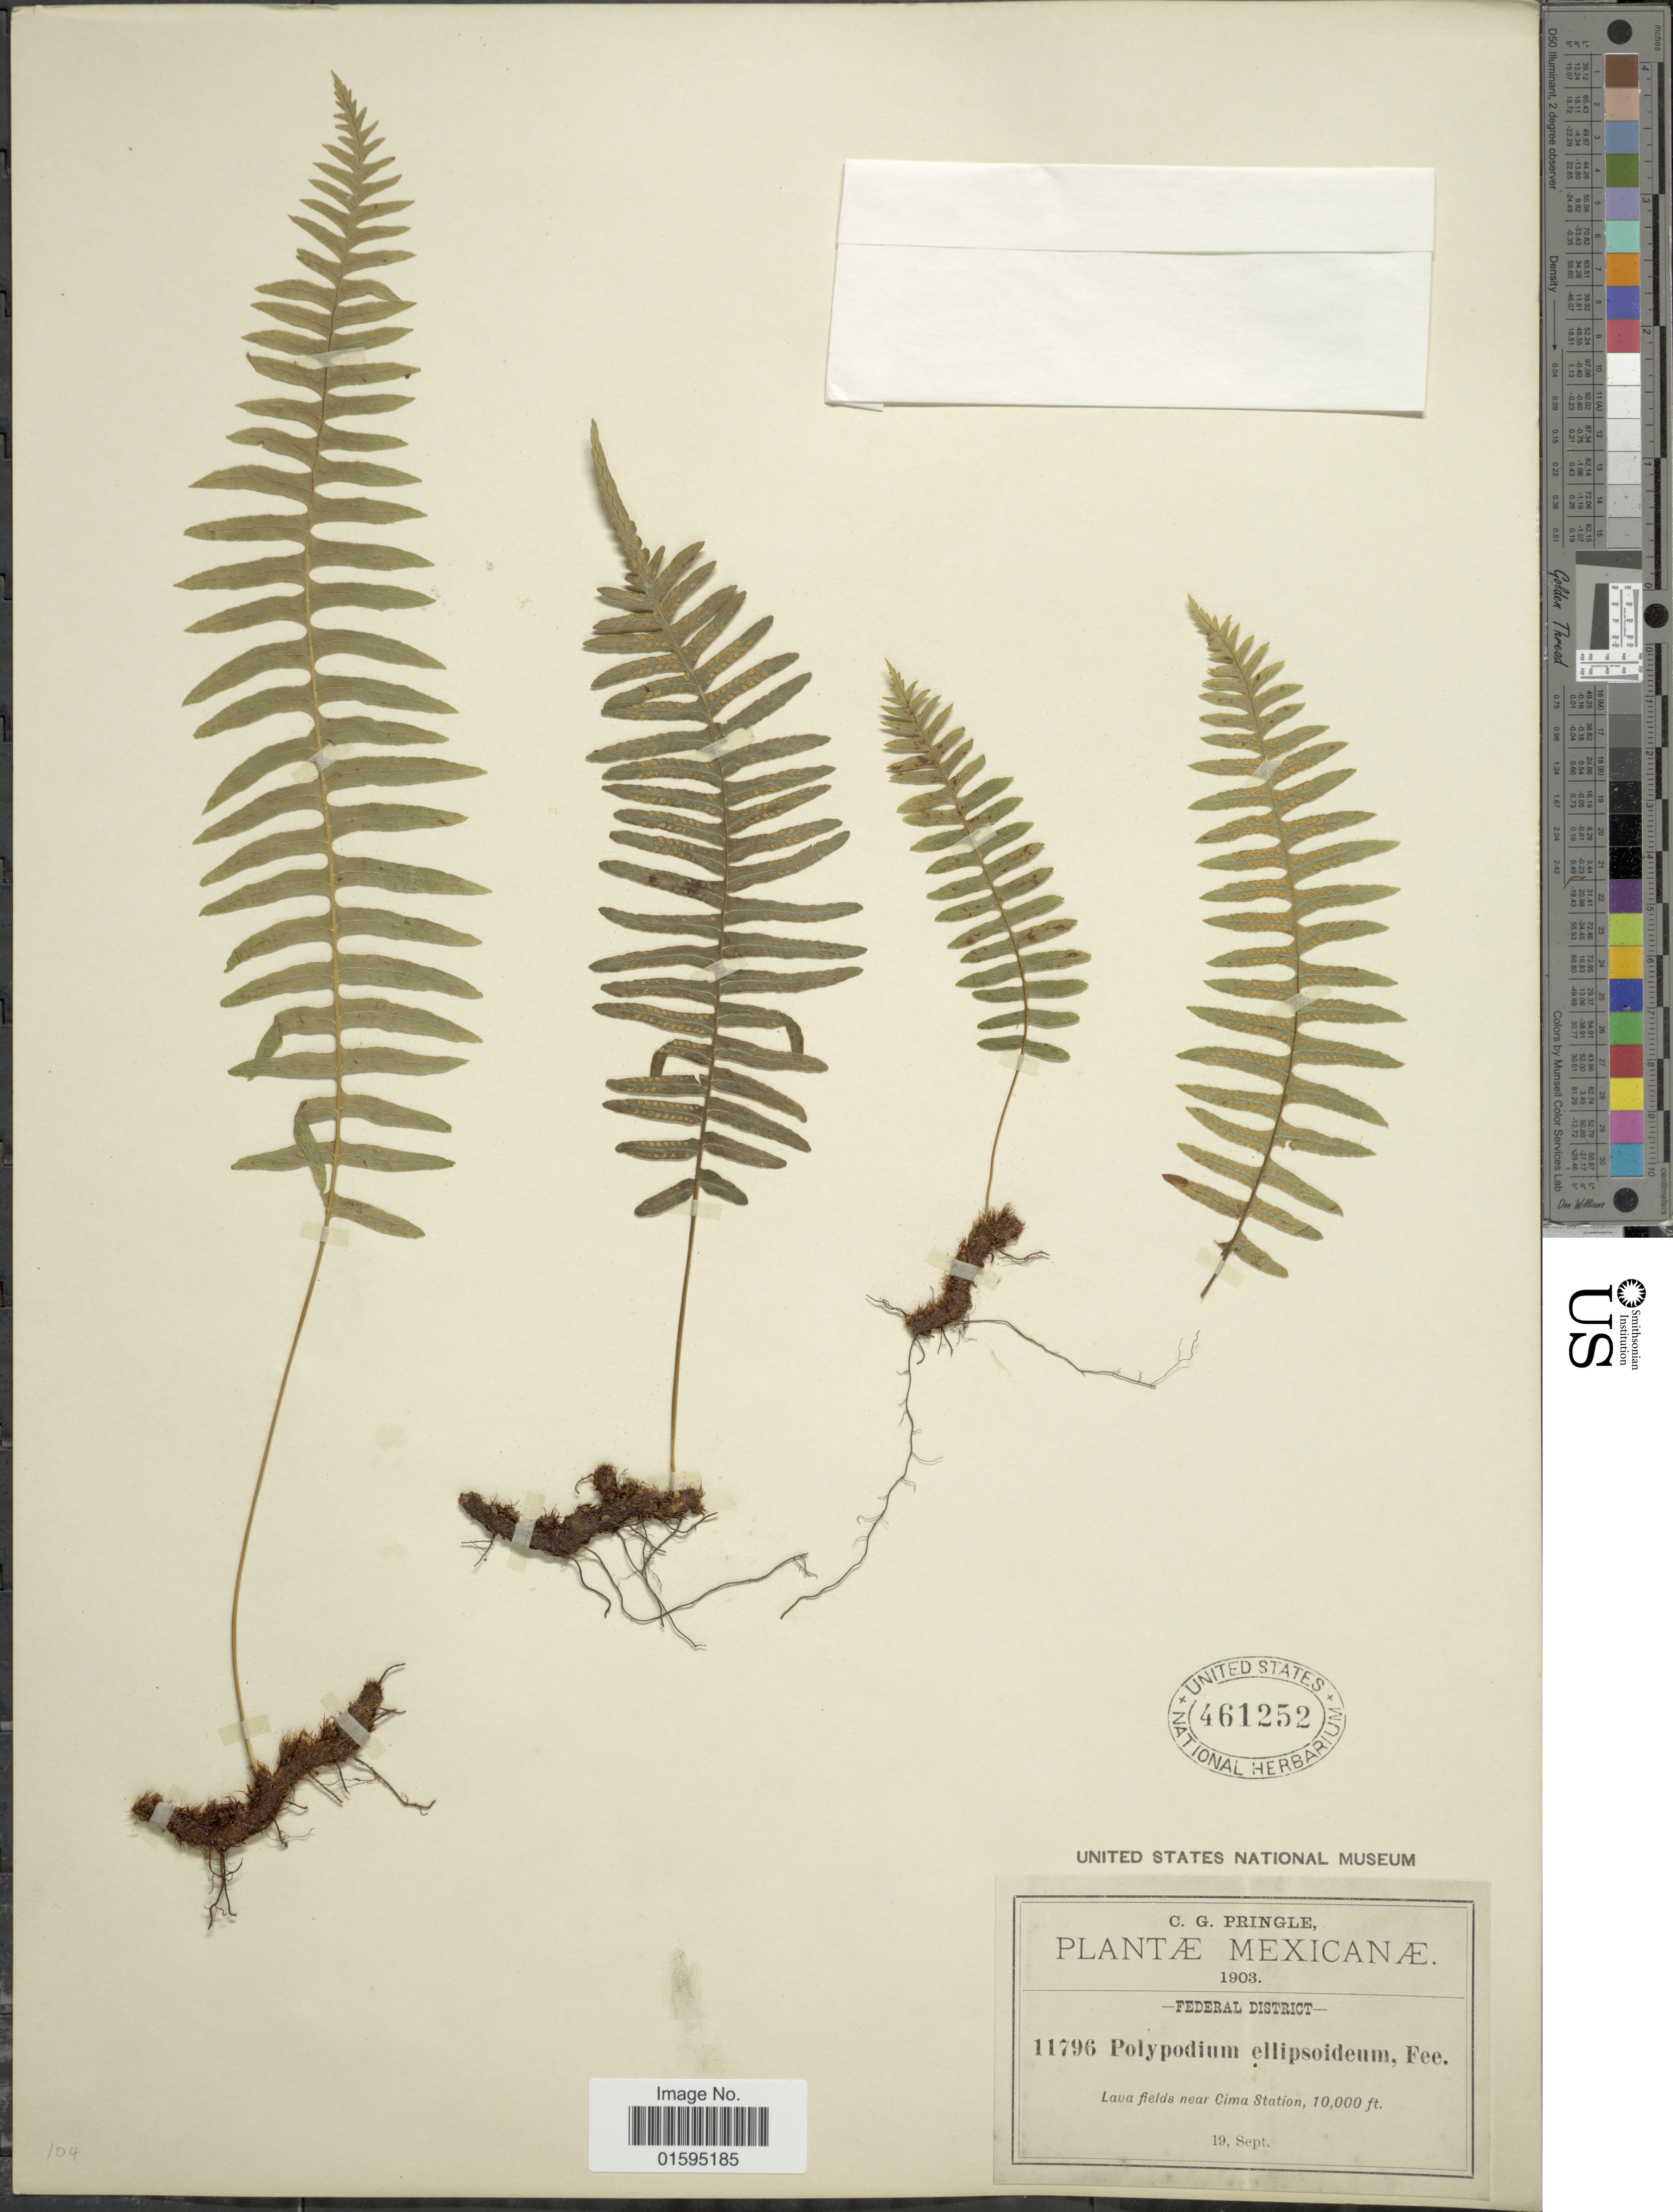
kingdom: Plantae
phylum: Tracheophyta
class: Polypodiopsida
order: Polypodiales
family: Polypodiaceae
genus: Polypodium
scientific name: Polypodium hartwegianum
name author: Hook.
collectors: C. G. Pringle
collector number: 11796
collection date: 1903-09-19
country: Mexico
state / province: Distrito Federal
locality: Federal District, Lava fields near Cima Station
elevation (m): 3048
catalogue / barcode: US 461252